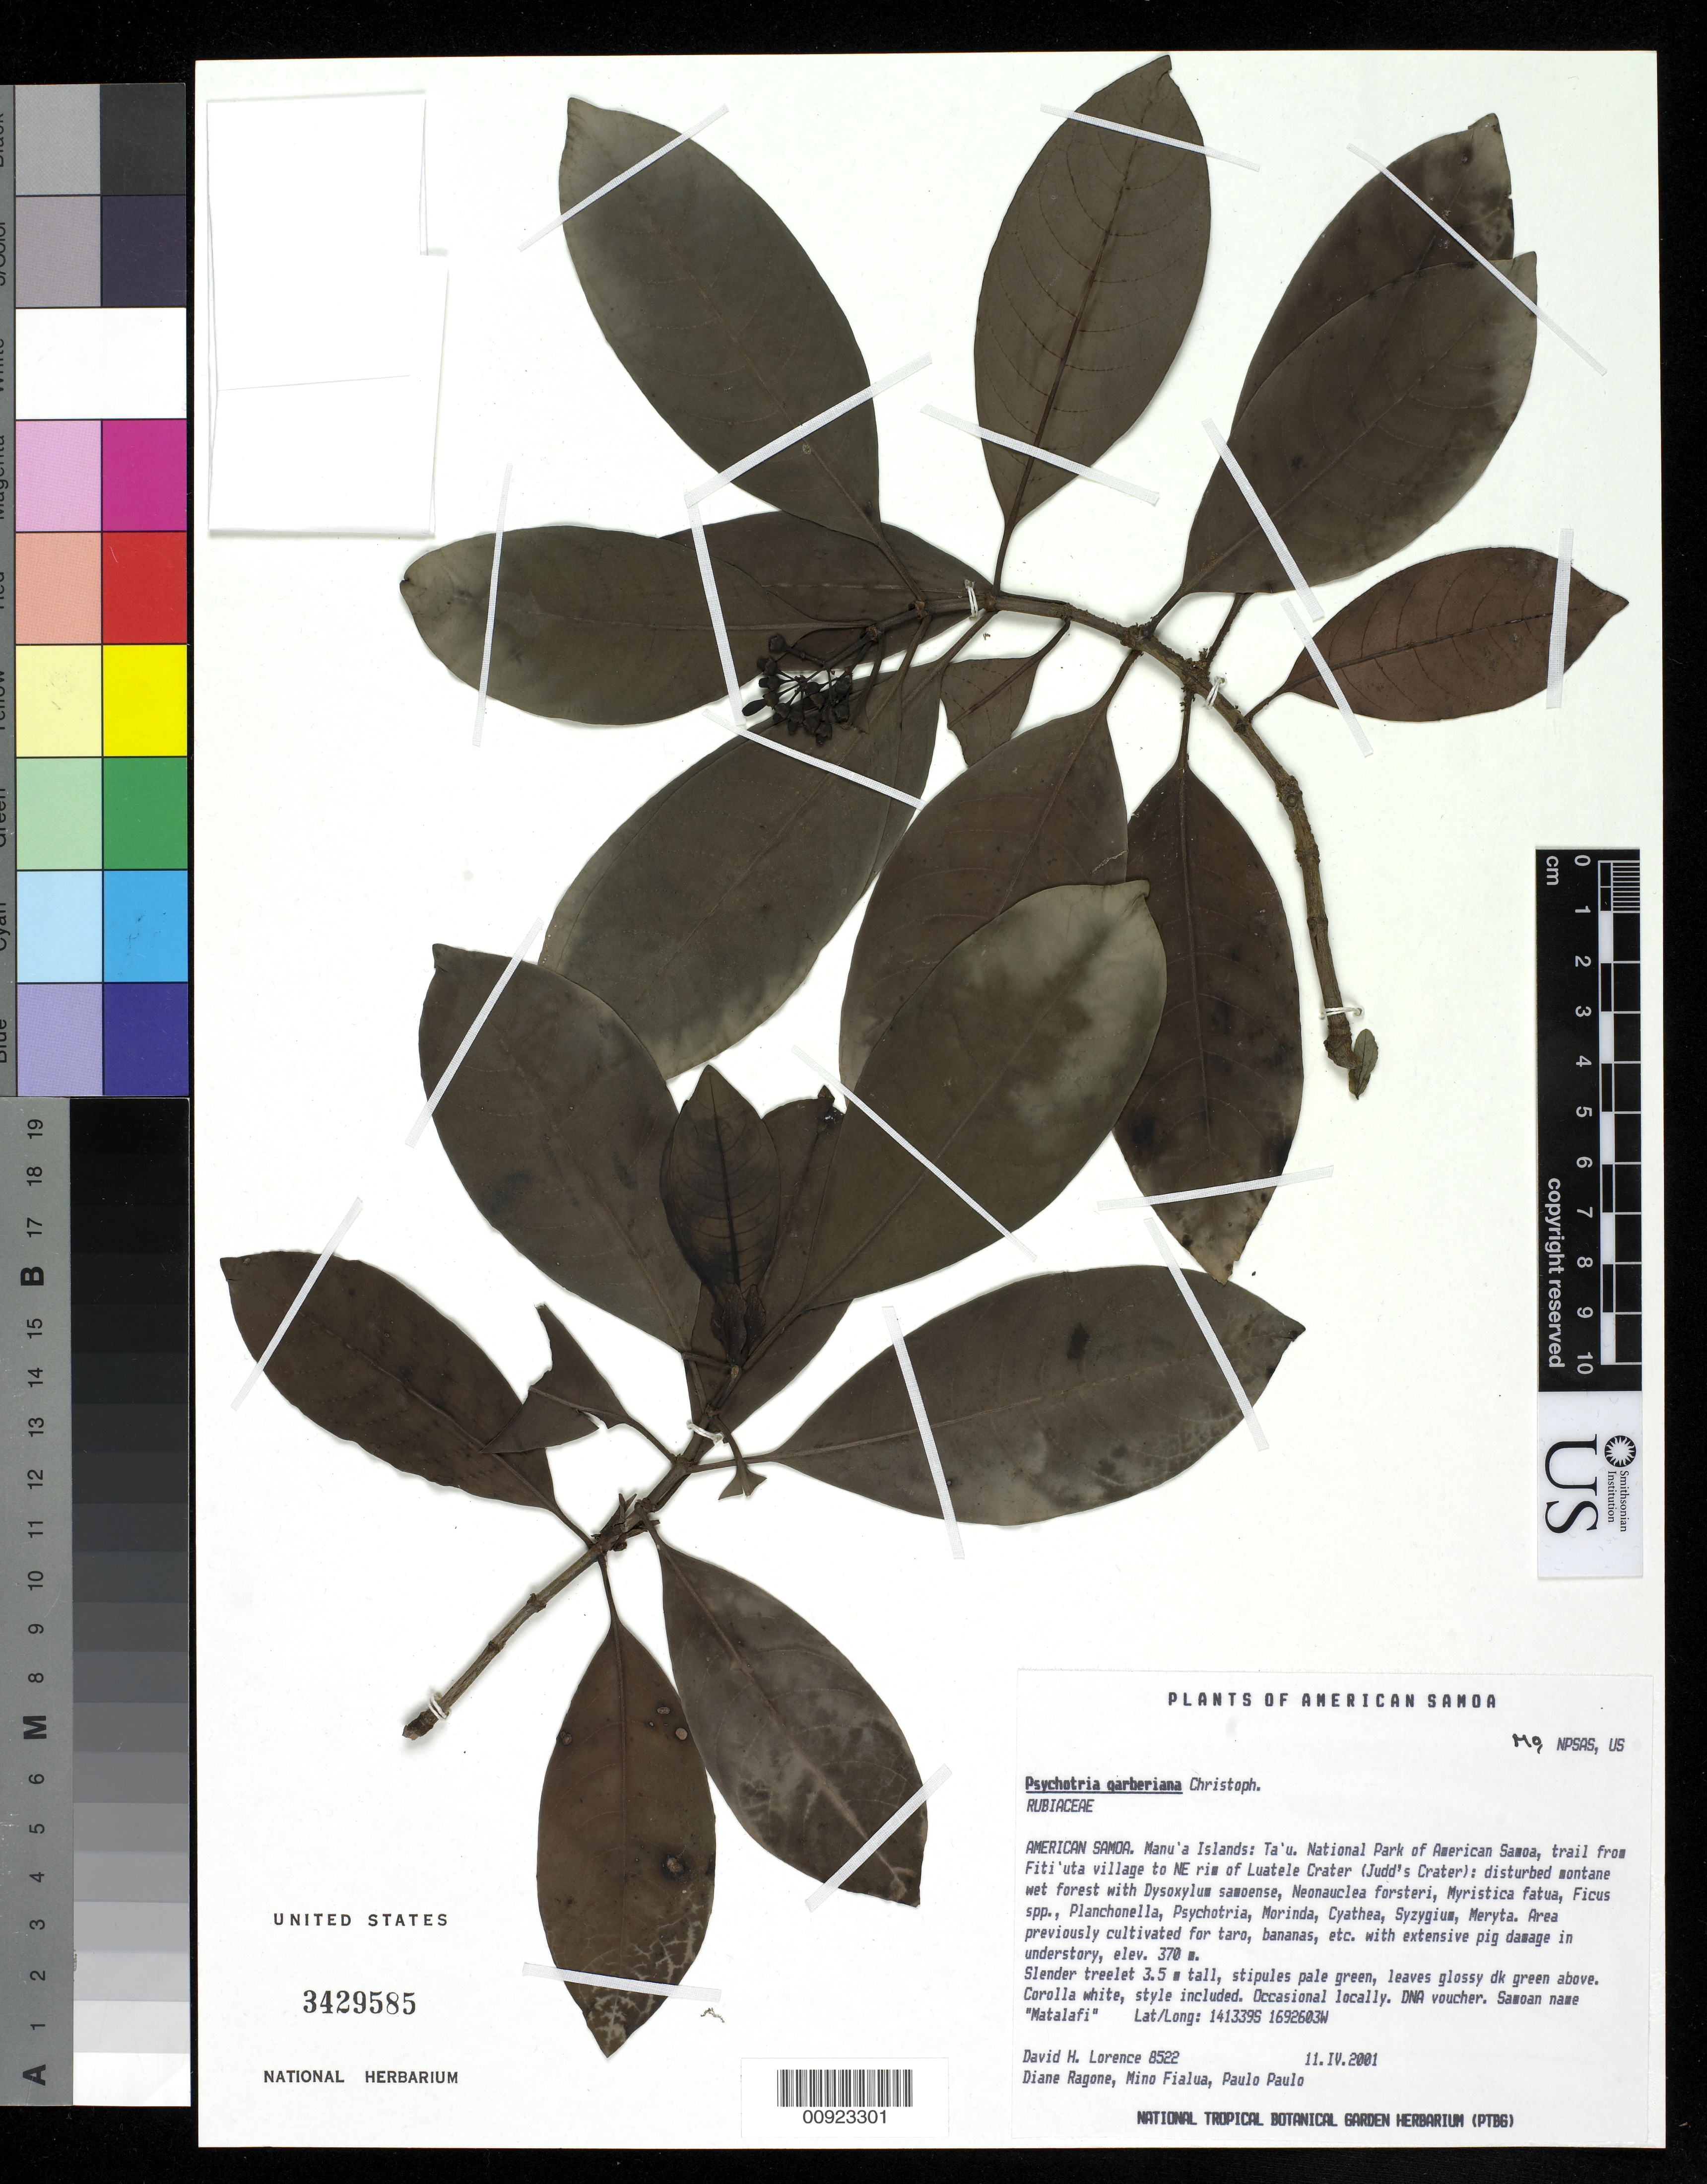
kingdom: Plantae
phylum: Tracheophyta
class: Magnoliopsida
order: Gentianales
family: Rubiaceae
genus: Psychotria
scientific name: Psychotria garberiana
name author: Christoph.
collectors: D. Lorence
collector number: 8522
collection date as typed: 11 Apr 2001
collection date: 2001-04-11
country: American Samoa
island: Ta'u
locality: National Park of American Samoa, trail from Fiti'uta Village to NE rim of Luatele Crater (Judd's Crater).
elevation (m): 370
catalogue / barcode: US 3429585